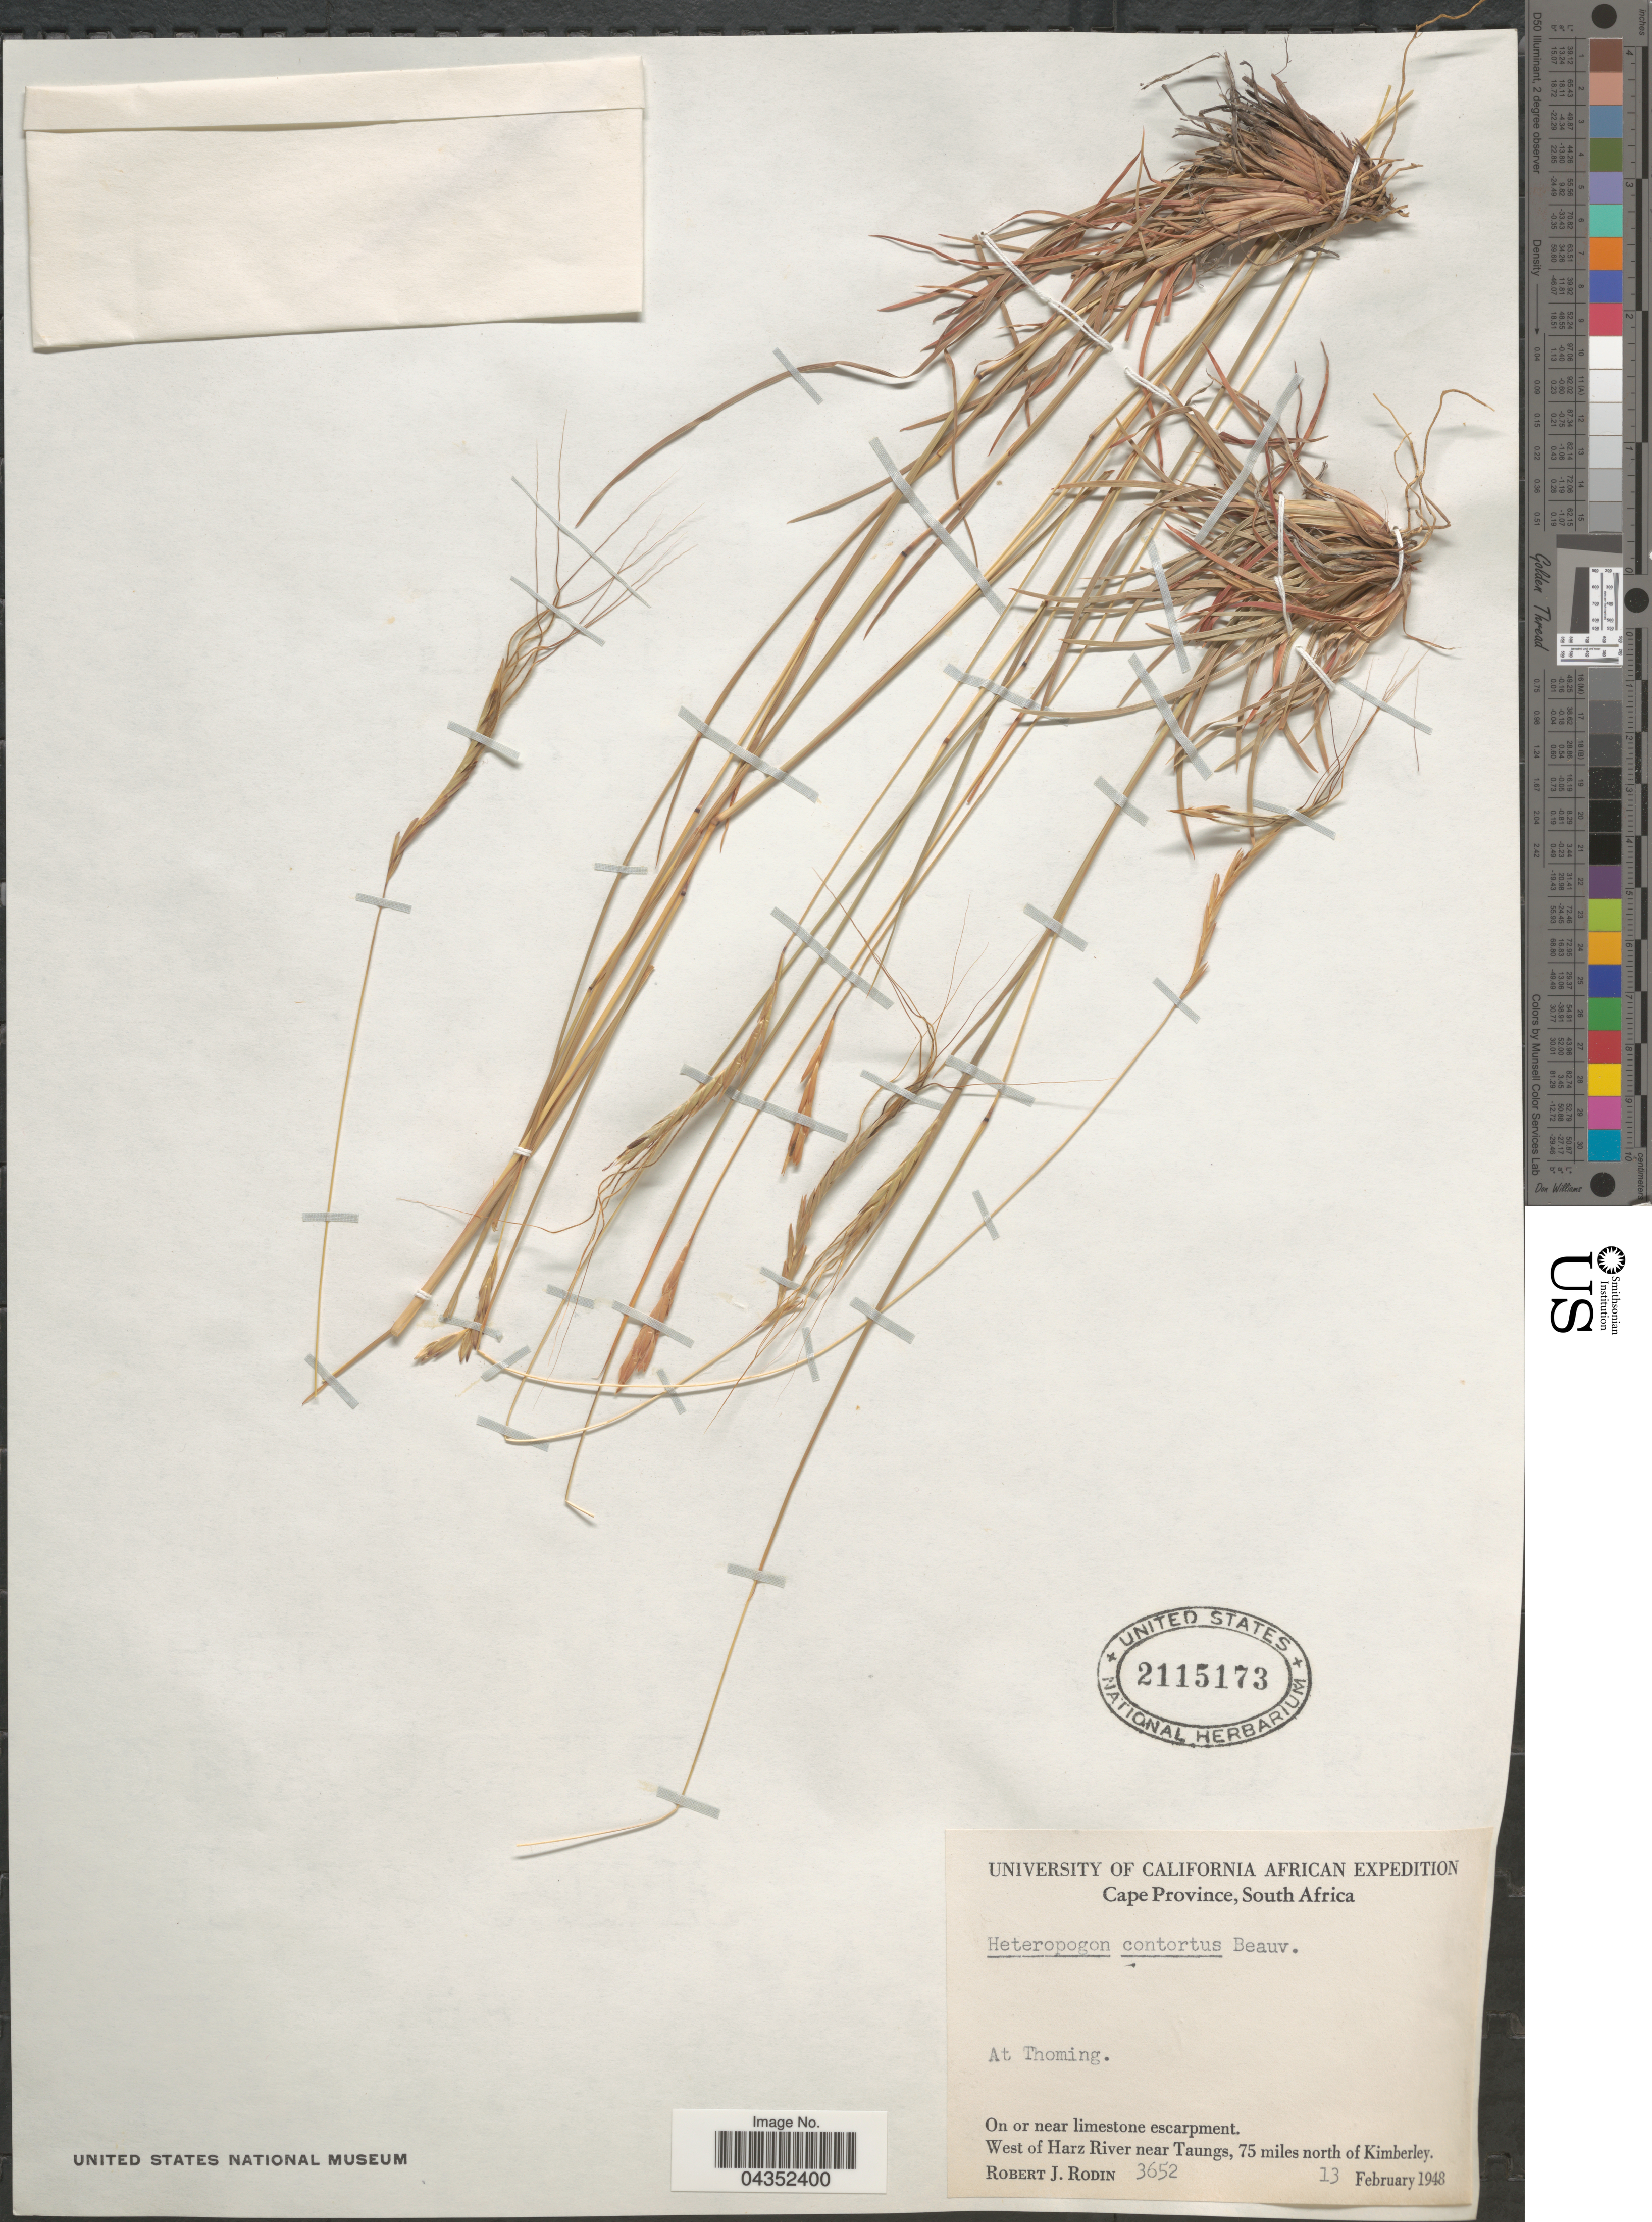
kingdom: Plantae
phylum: Tracheophyta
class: Liliopsida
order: Poales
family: Poaceae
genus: Heteropogon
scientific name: Heteropogon contortus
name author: (L.) P. Beauv. ex Roem. & Schult.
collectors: R. J. Rodin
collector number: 3652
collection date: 1948-02-13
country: South Africa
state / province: North West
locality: University of California African Expedition. At Thoming. On or near limestone escarpment. West of Harz River near Taungs, 75 miles north of Kimberley.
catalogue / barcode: US 2115173